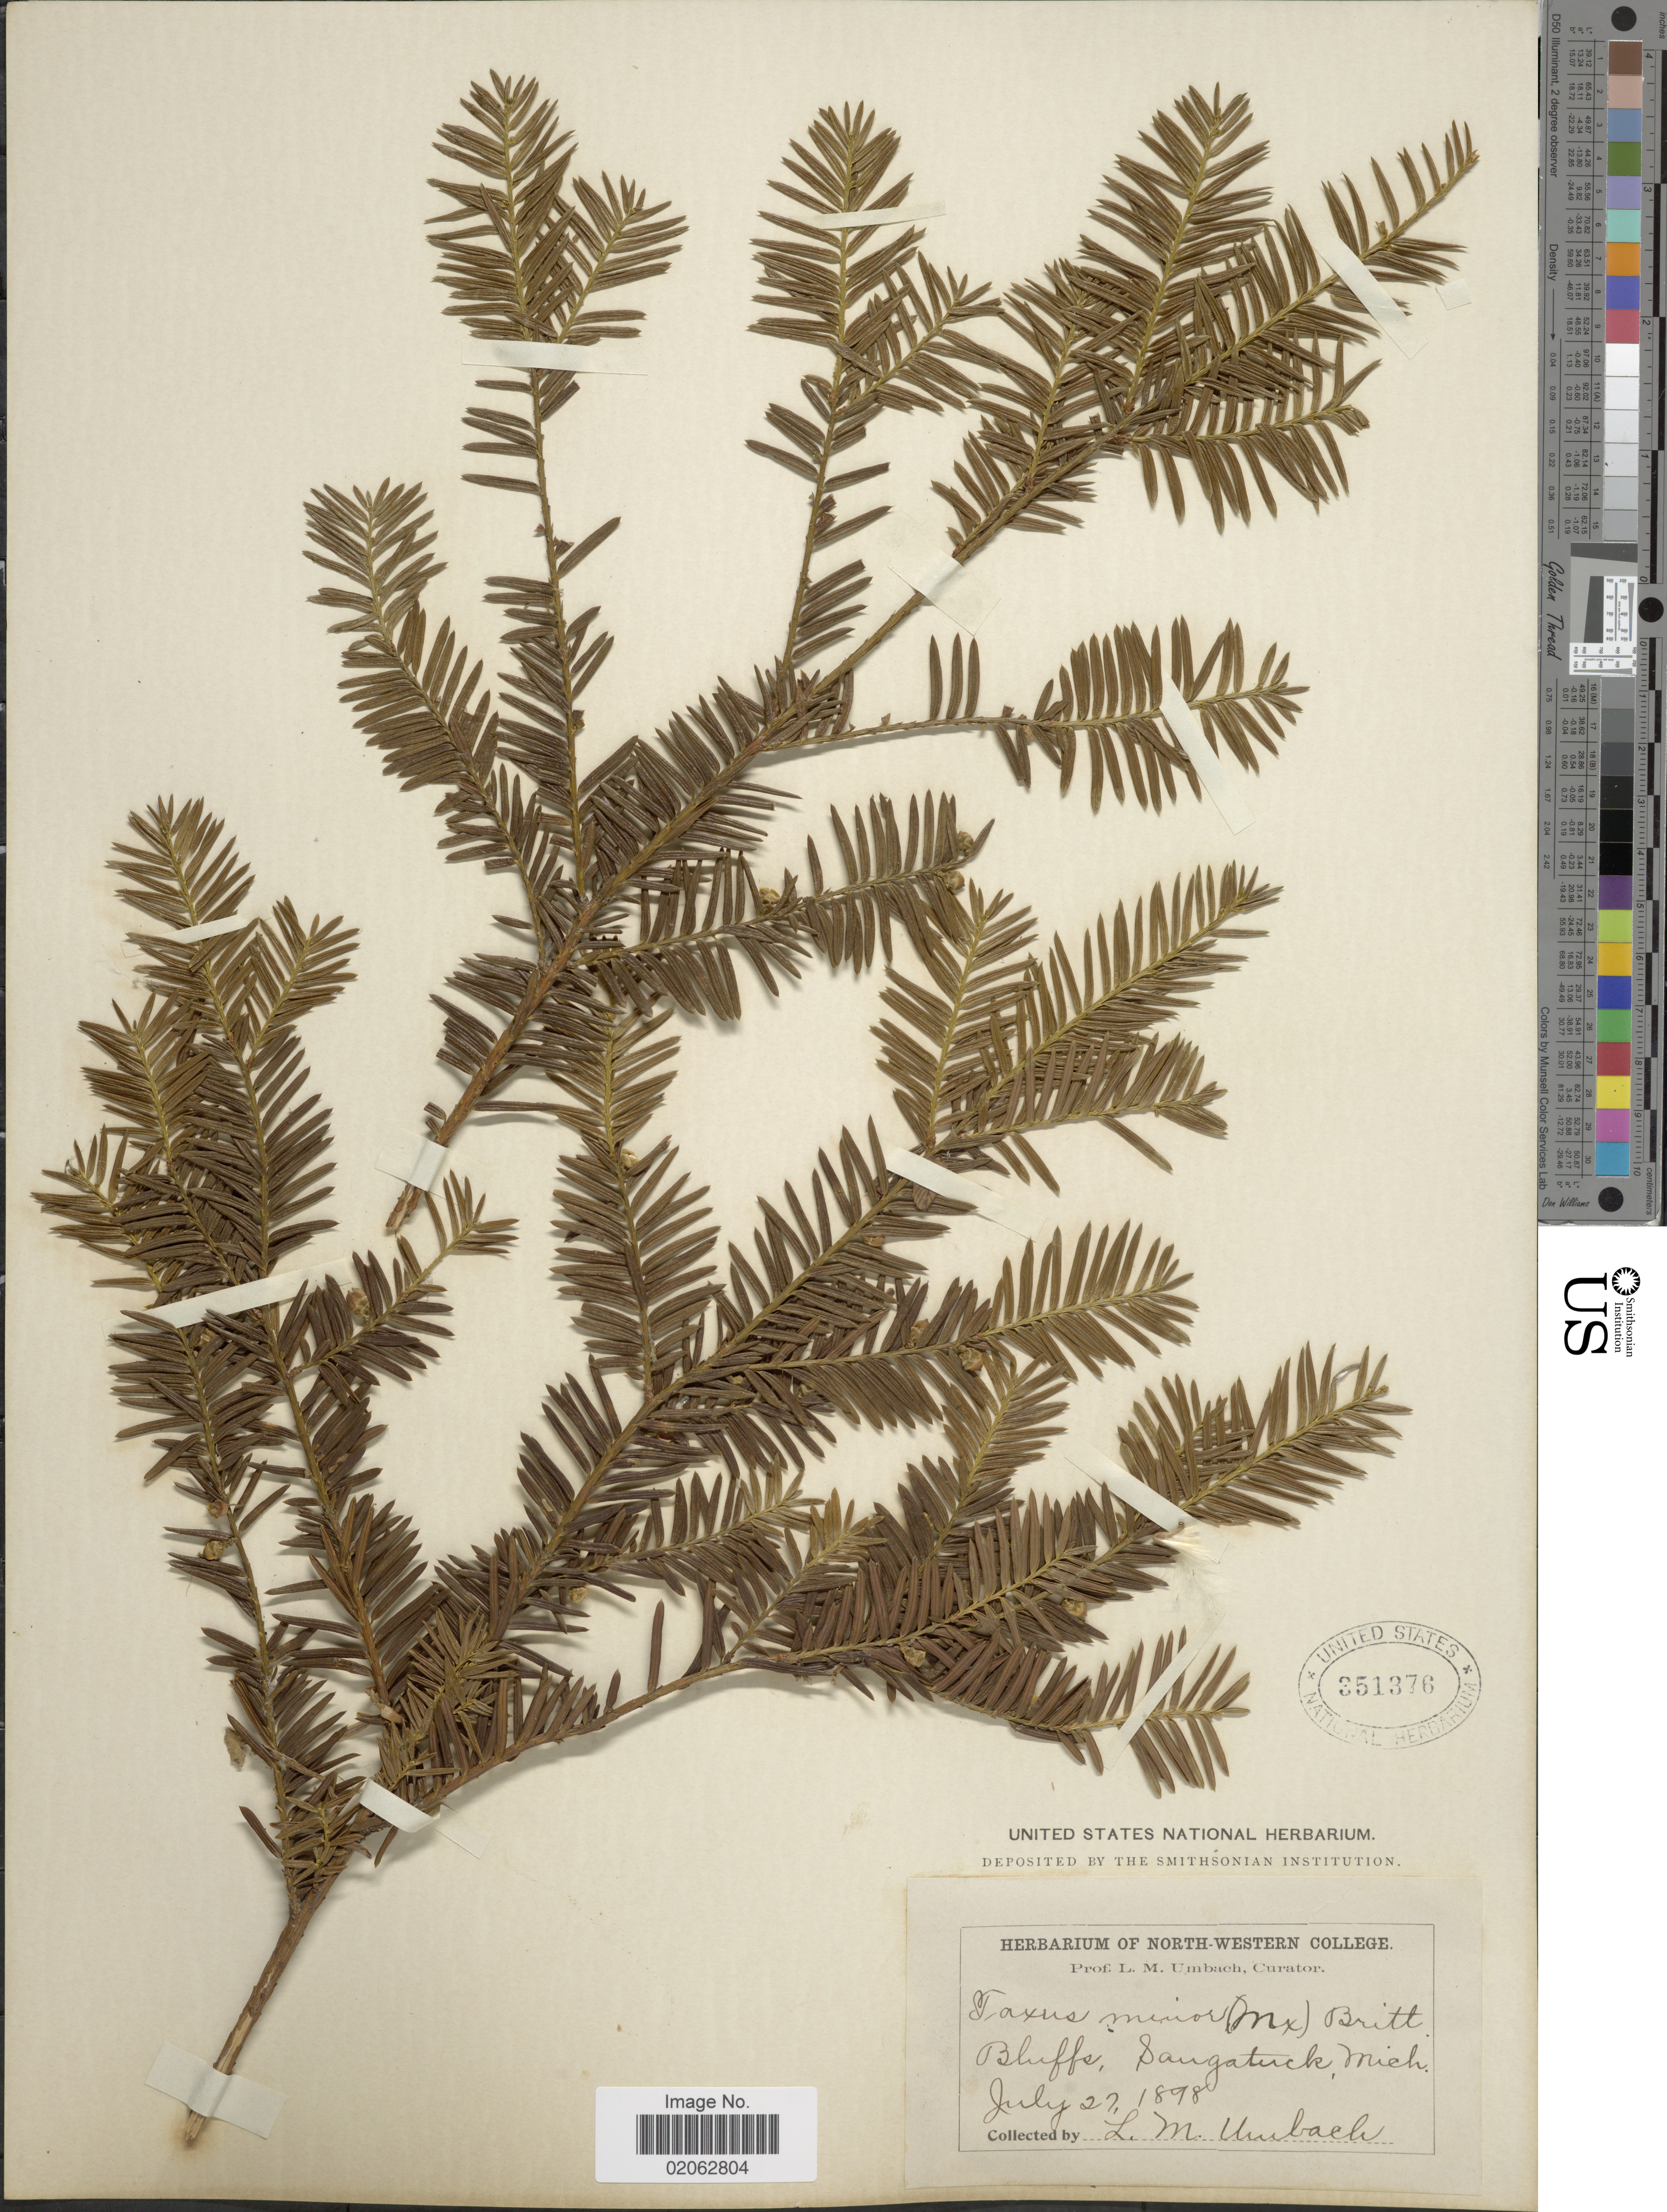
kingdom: Plantae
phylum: Tracheophyta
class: Pinopsida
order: Pinales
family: Taxaceae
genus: Taxus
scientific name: Taxus canadensis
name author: Marshall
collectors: L. M. Umbach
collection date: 1898-07-27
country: United States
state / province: Michigan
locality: Bluffs, Sangatuck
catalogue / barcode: US 351376